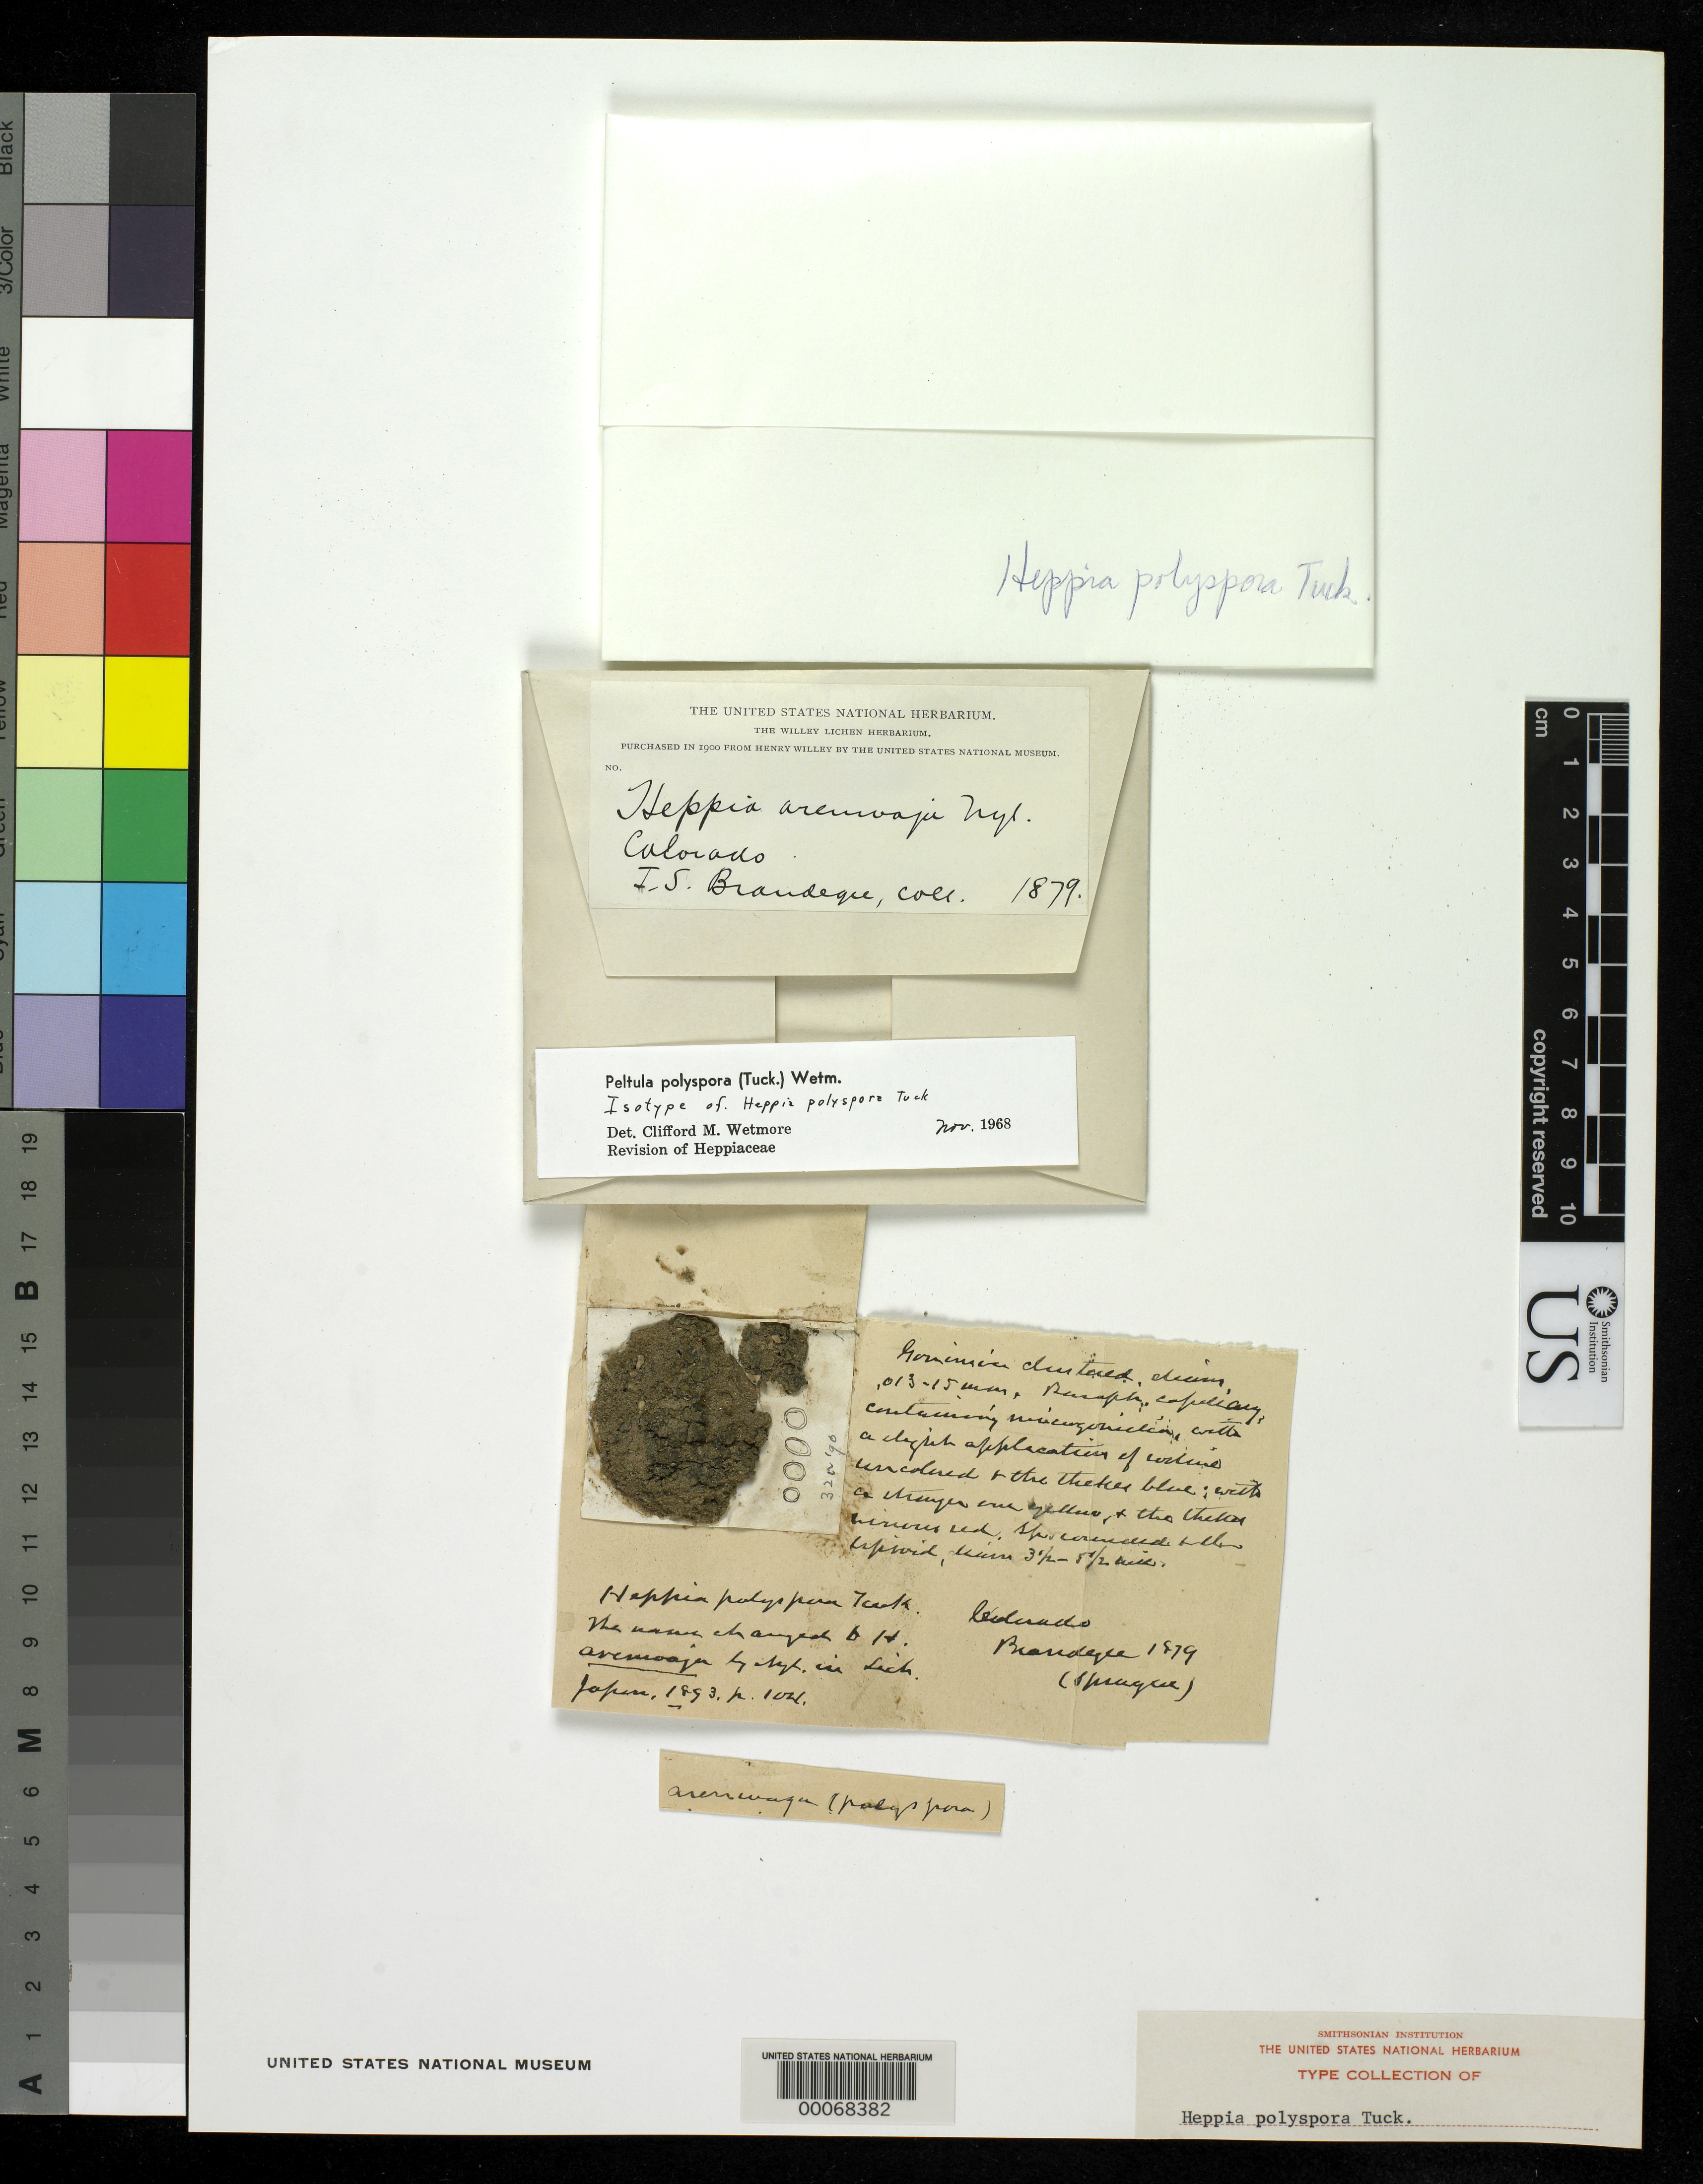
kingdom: Fungi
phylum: Ascomycota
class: Lichinomycetes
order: Lichinales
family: Lichinaceae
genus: Heppia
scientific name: Heppia polyspora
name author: Tuck.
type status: Isotype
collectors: T. S. Brandegee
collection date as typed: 1879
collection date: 1879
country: United States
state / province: Colorado